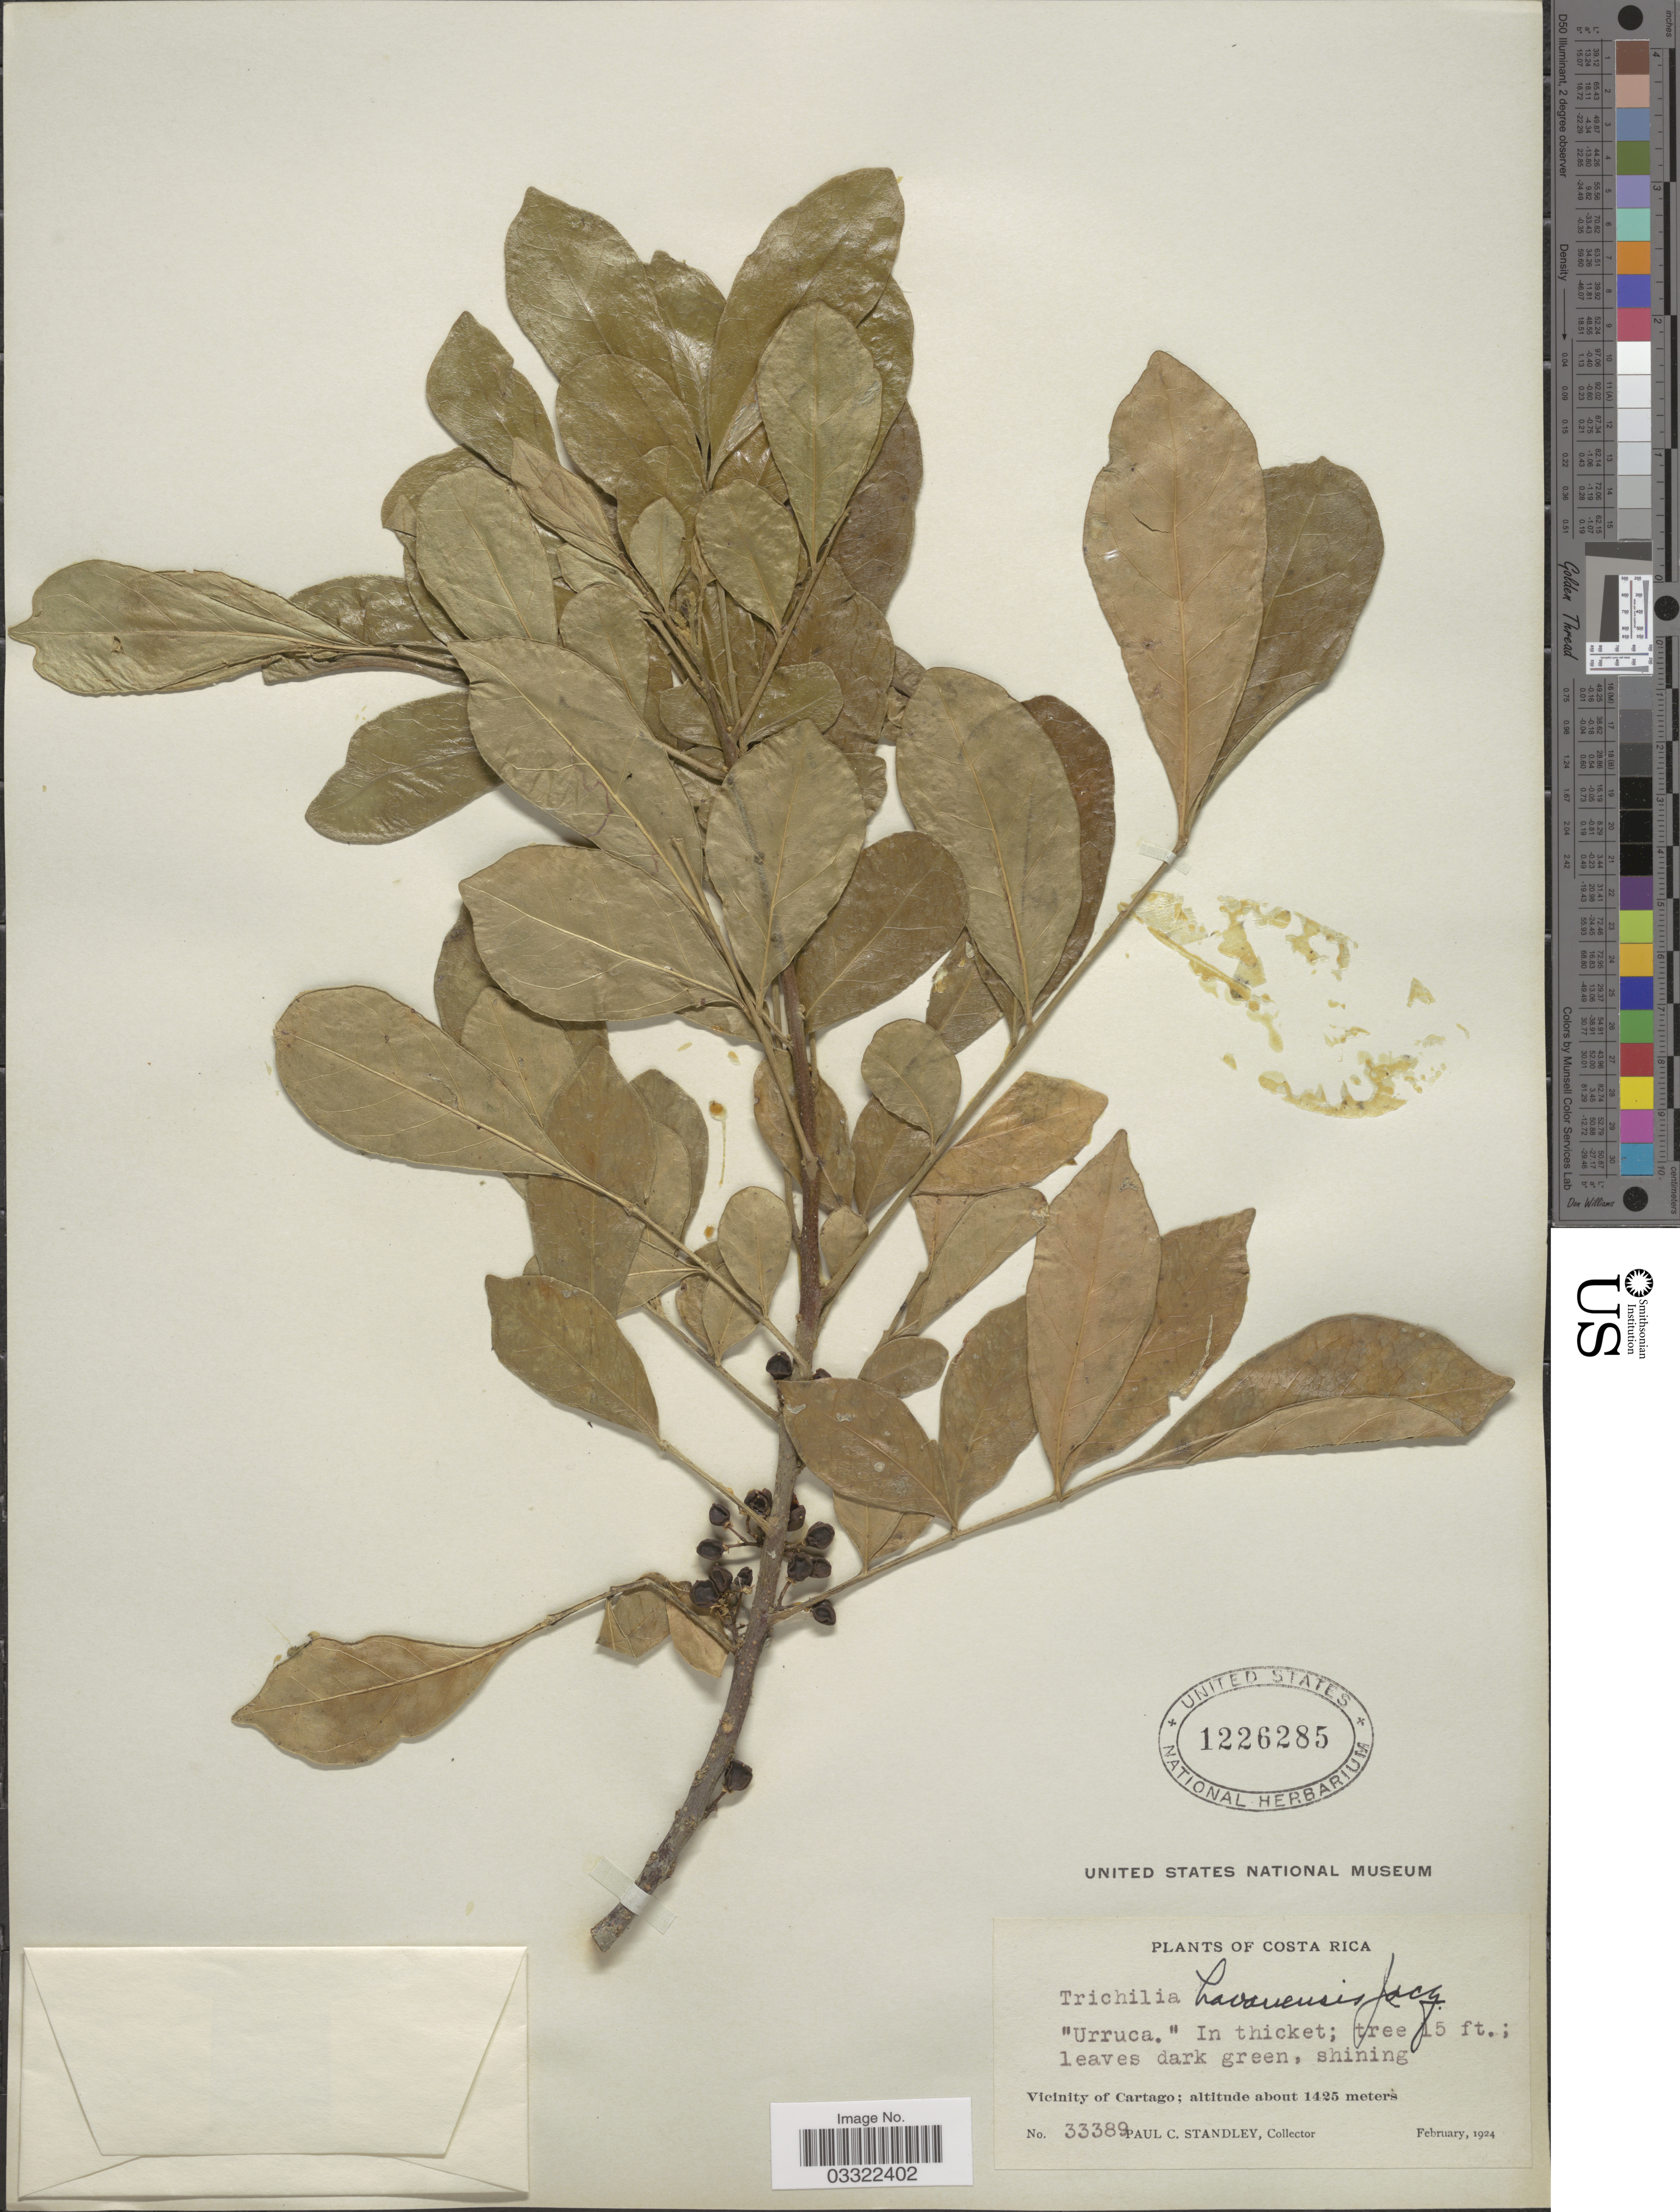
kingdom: Plantae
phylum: Tracheophyta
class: Magnoliopsida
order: Sapindales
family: Meliaceae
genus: Trichilia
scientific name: Trichilia havanensis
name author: Jacq.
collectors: P. C. Standley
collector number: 33389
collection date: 1924-02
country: Costa Rica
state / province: Cartago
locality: Vicinity of Cartago.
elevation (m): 1425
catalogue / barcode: US 1226285